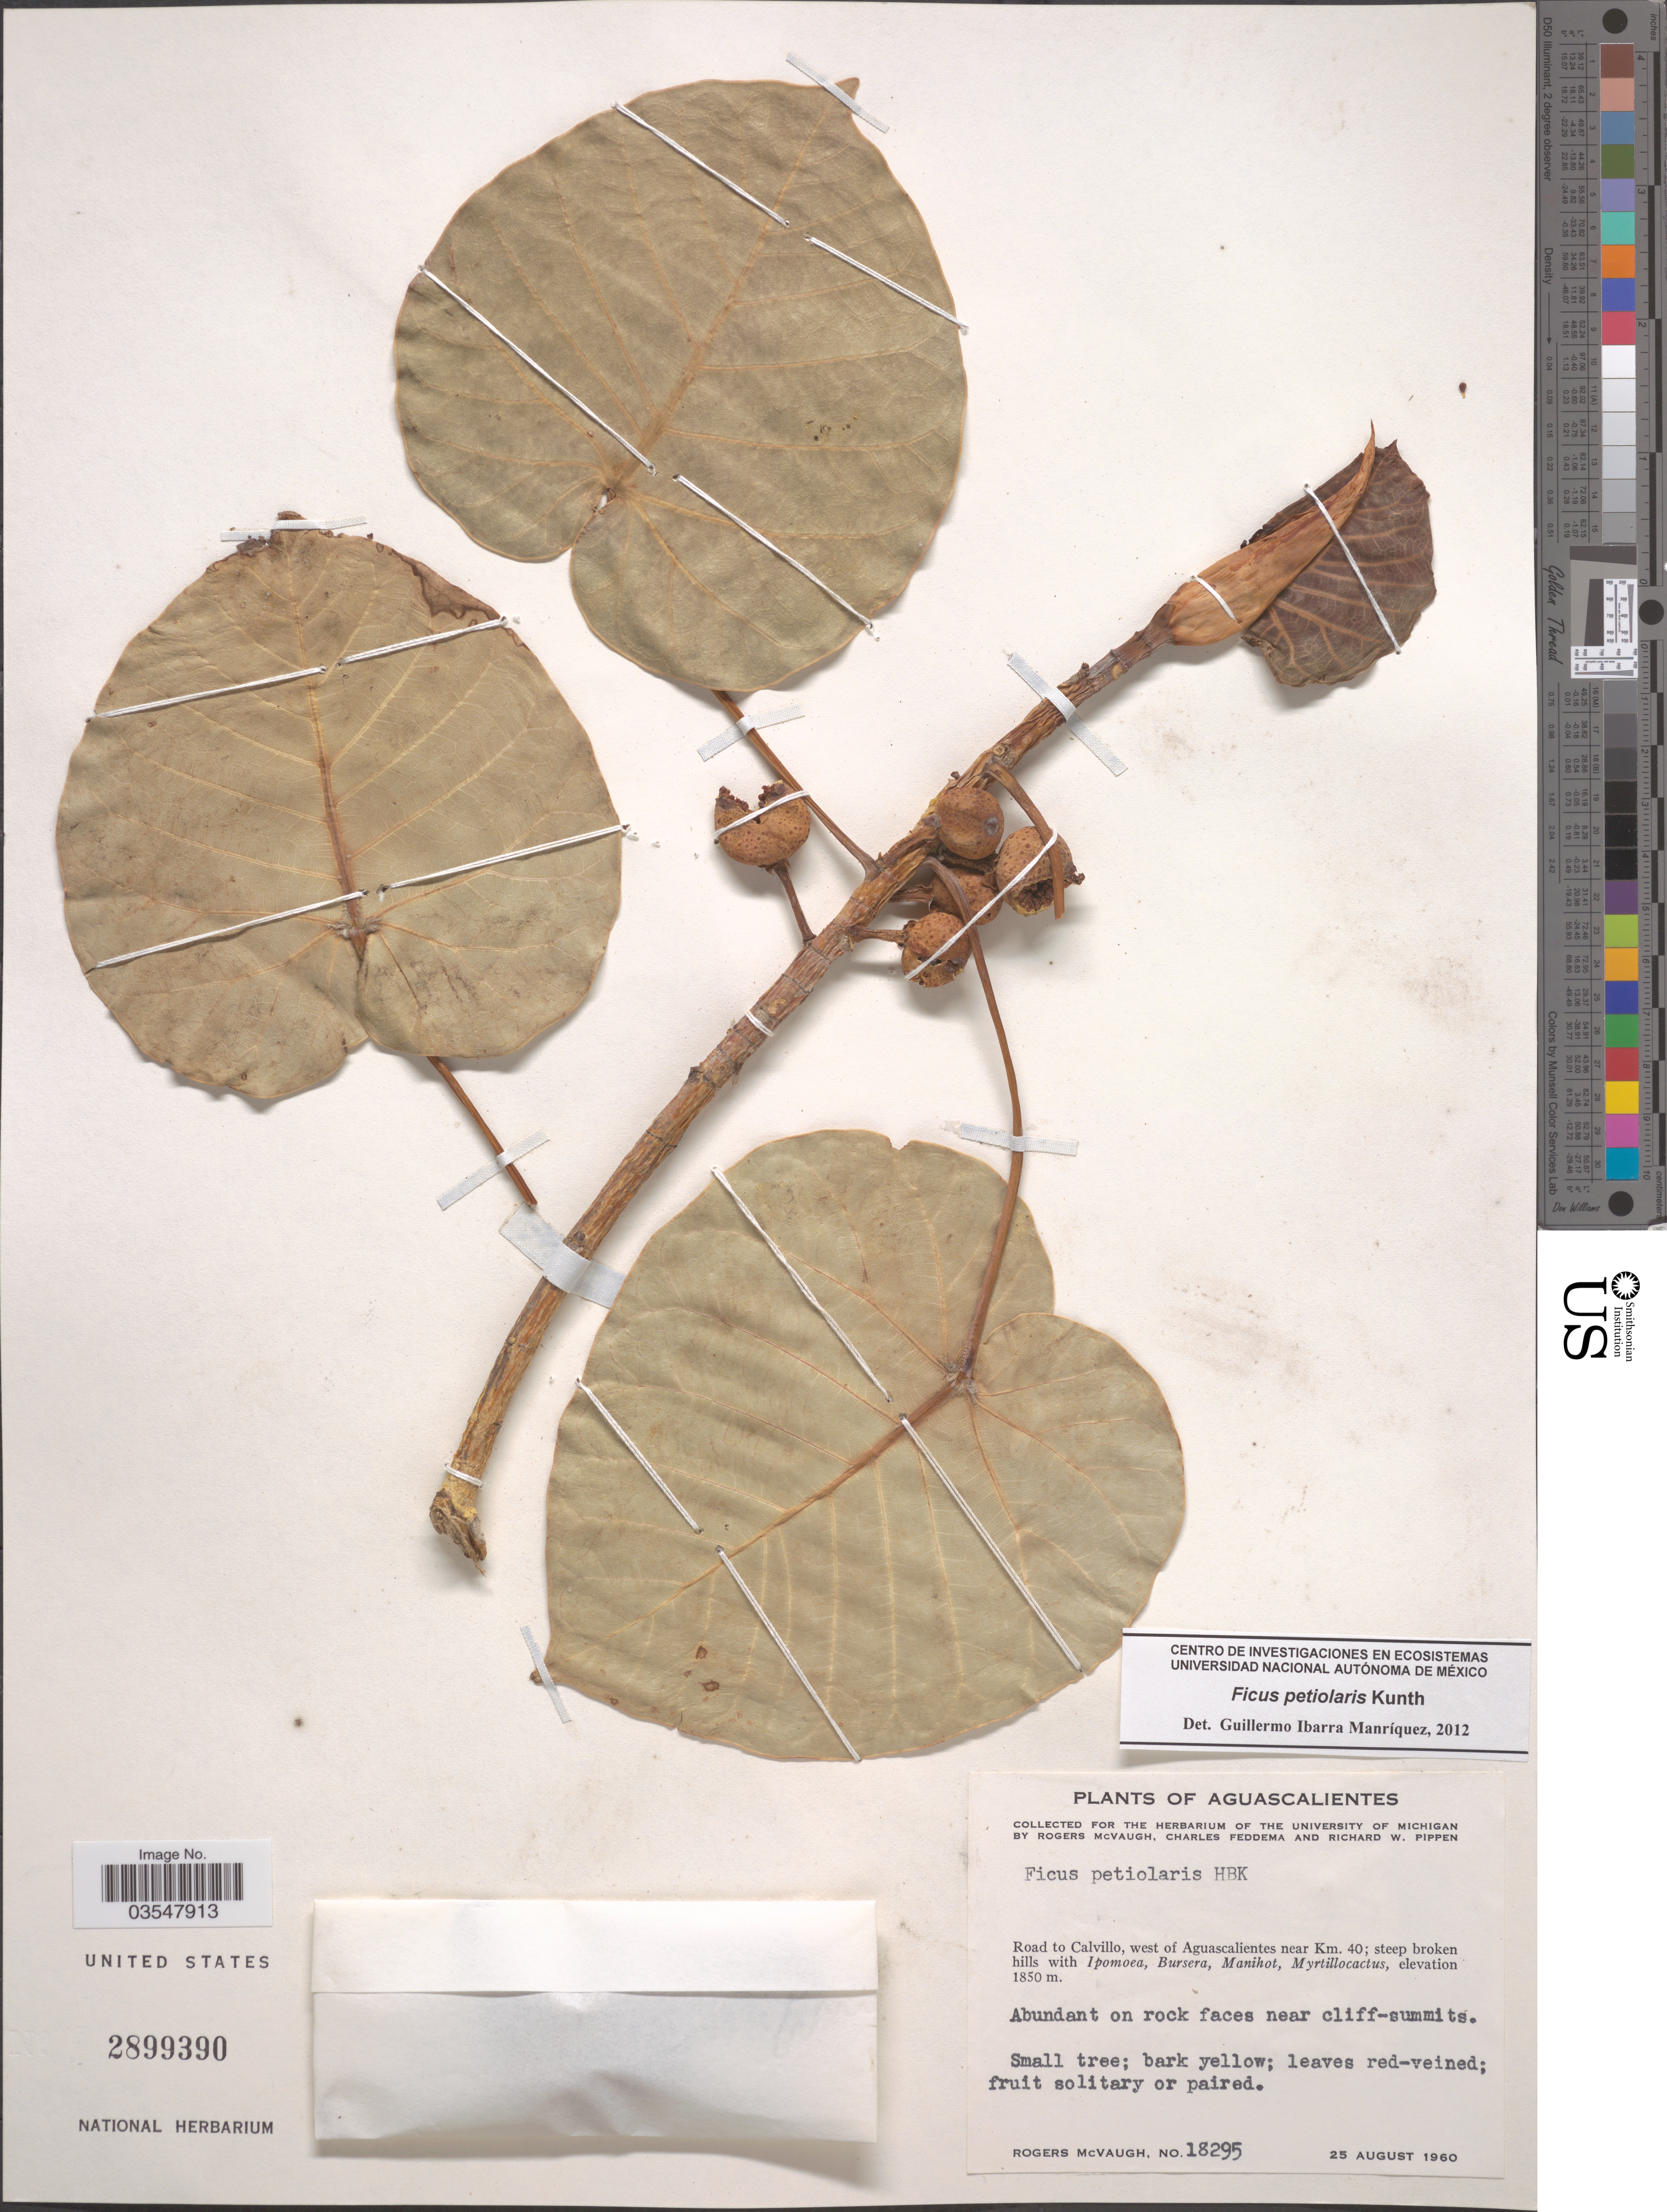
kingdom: Plantae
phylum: Tracheophyta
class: Magnoliopsida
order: Rosales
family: Moraceae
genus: Ficus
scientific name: Ficus petiolaris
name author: Kunth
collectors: R. McVaugh, C. Feddema & R. W. Pippen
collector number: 18295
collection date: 1960-08-25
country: Mexico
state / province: Aguascalientes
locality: Road to Calvillo, west of Aguascalientes near Km. 40.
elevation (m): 1850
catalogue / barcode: US 2899390